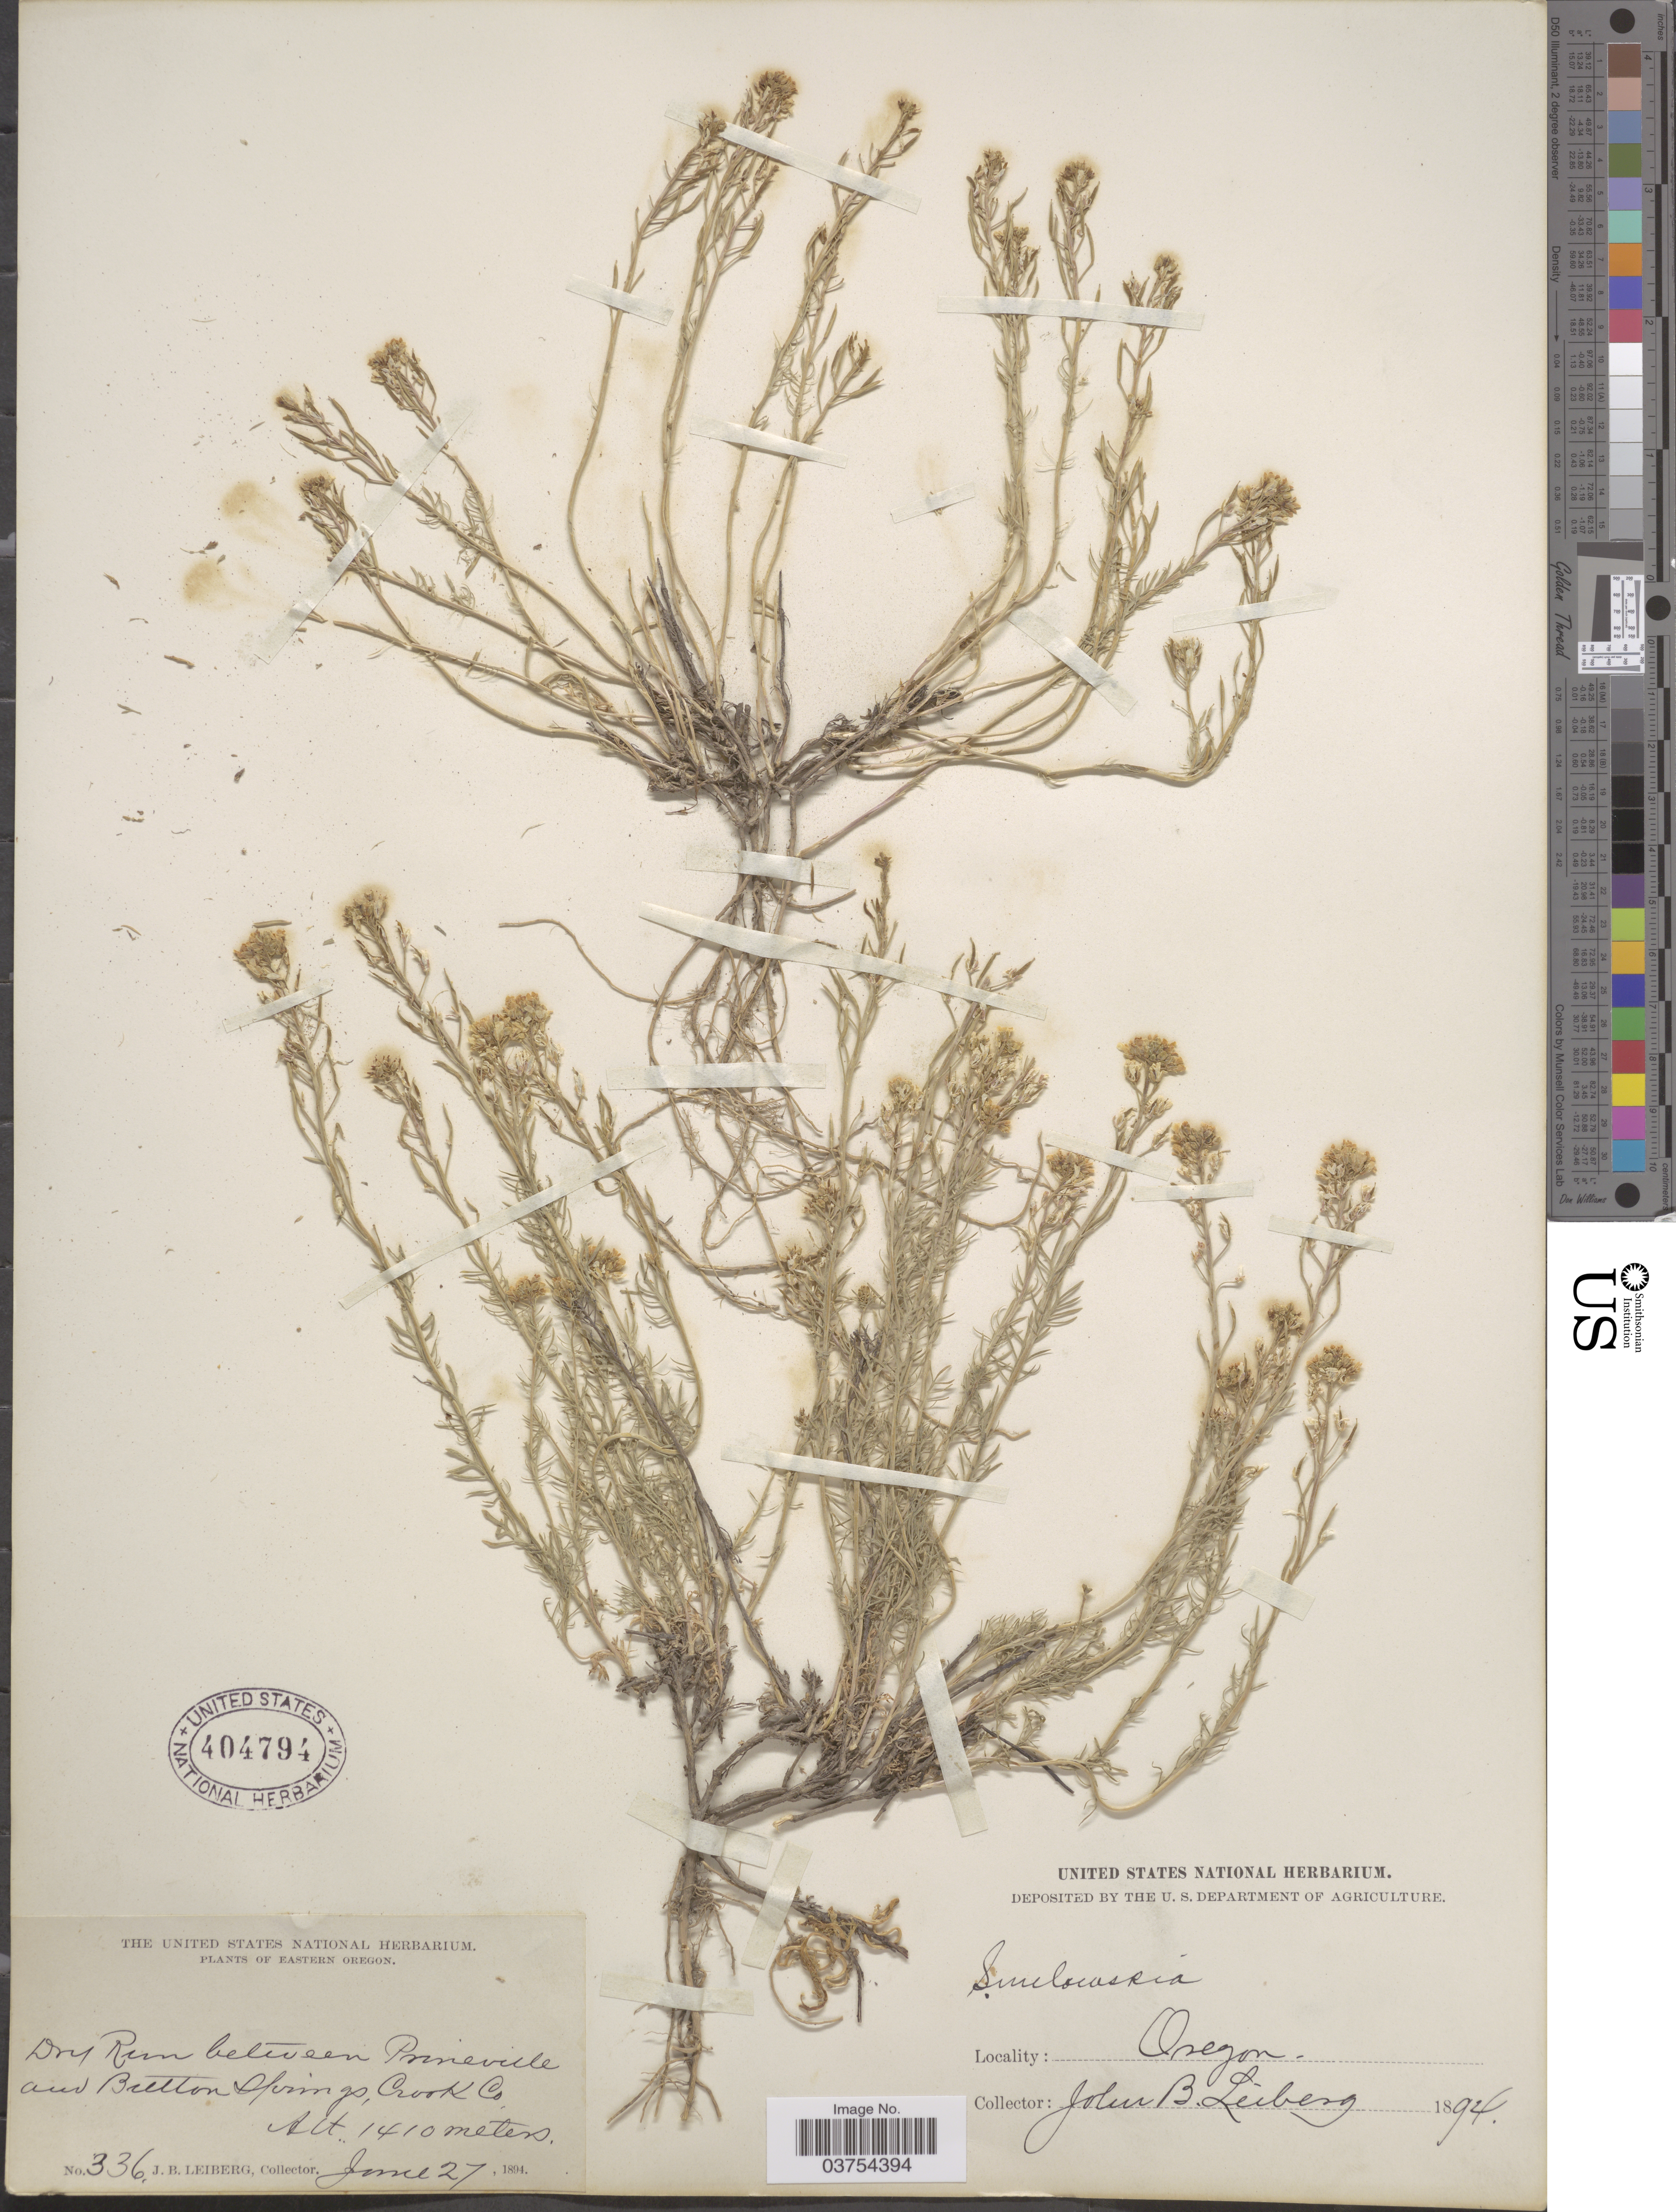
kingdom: Plantae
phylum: Tracheophyta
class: Magnoliopsida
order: Brassicales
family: Brassicaceae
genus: Smelowskia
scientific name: Smelowskia fremontii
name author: S. Watson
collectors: J. B. Leiberg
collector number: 336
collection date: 1894-06-27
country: United States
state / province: Oregon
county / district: Crook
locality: Eastern Oregon. Dry Rim between Prineville and Button Springs, Crook Co.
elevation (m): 1410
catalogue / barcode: US 404794